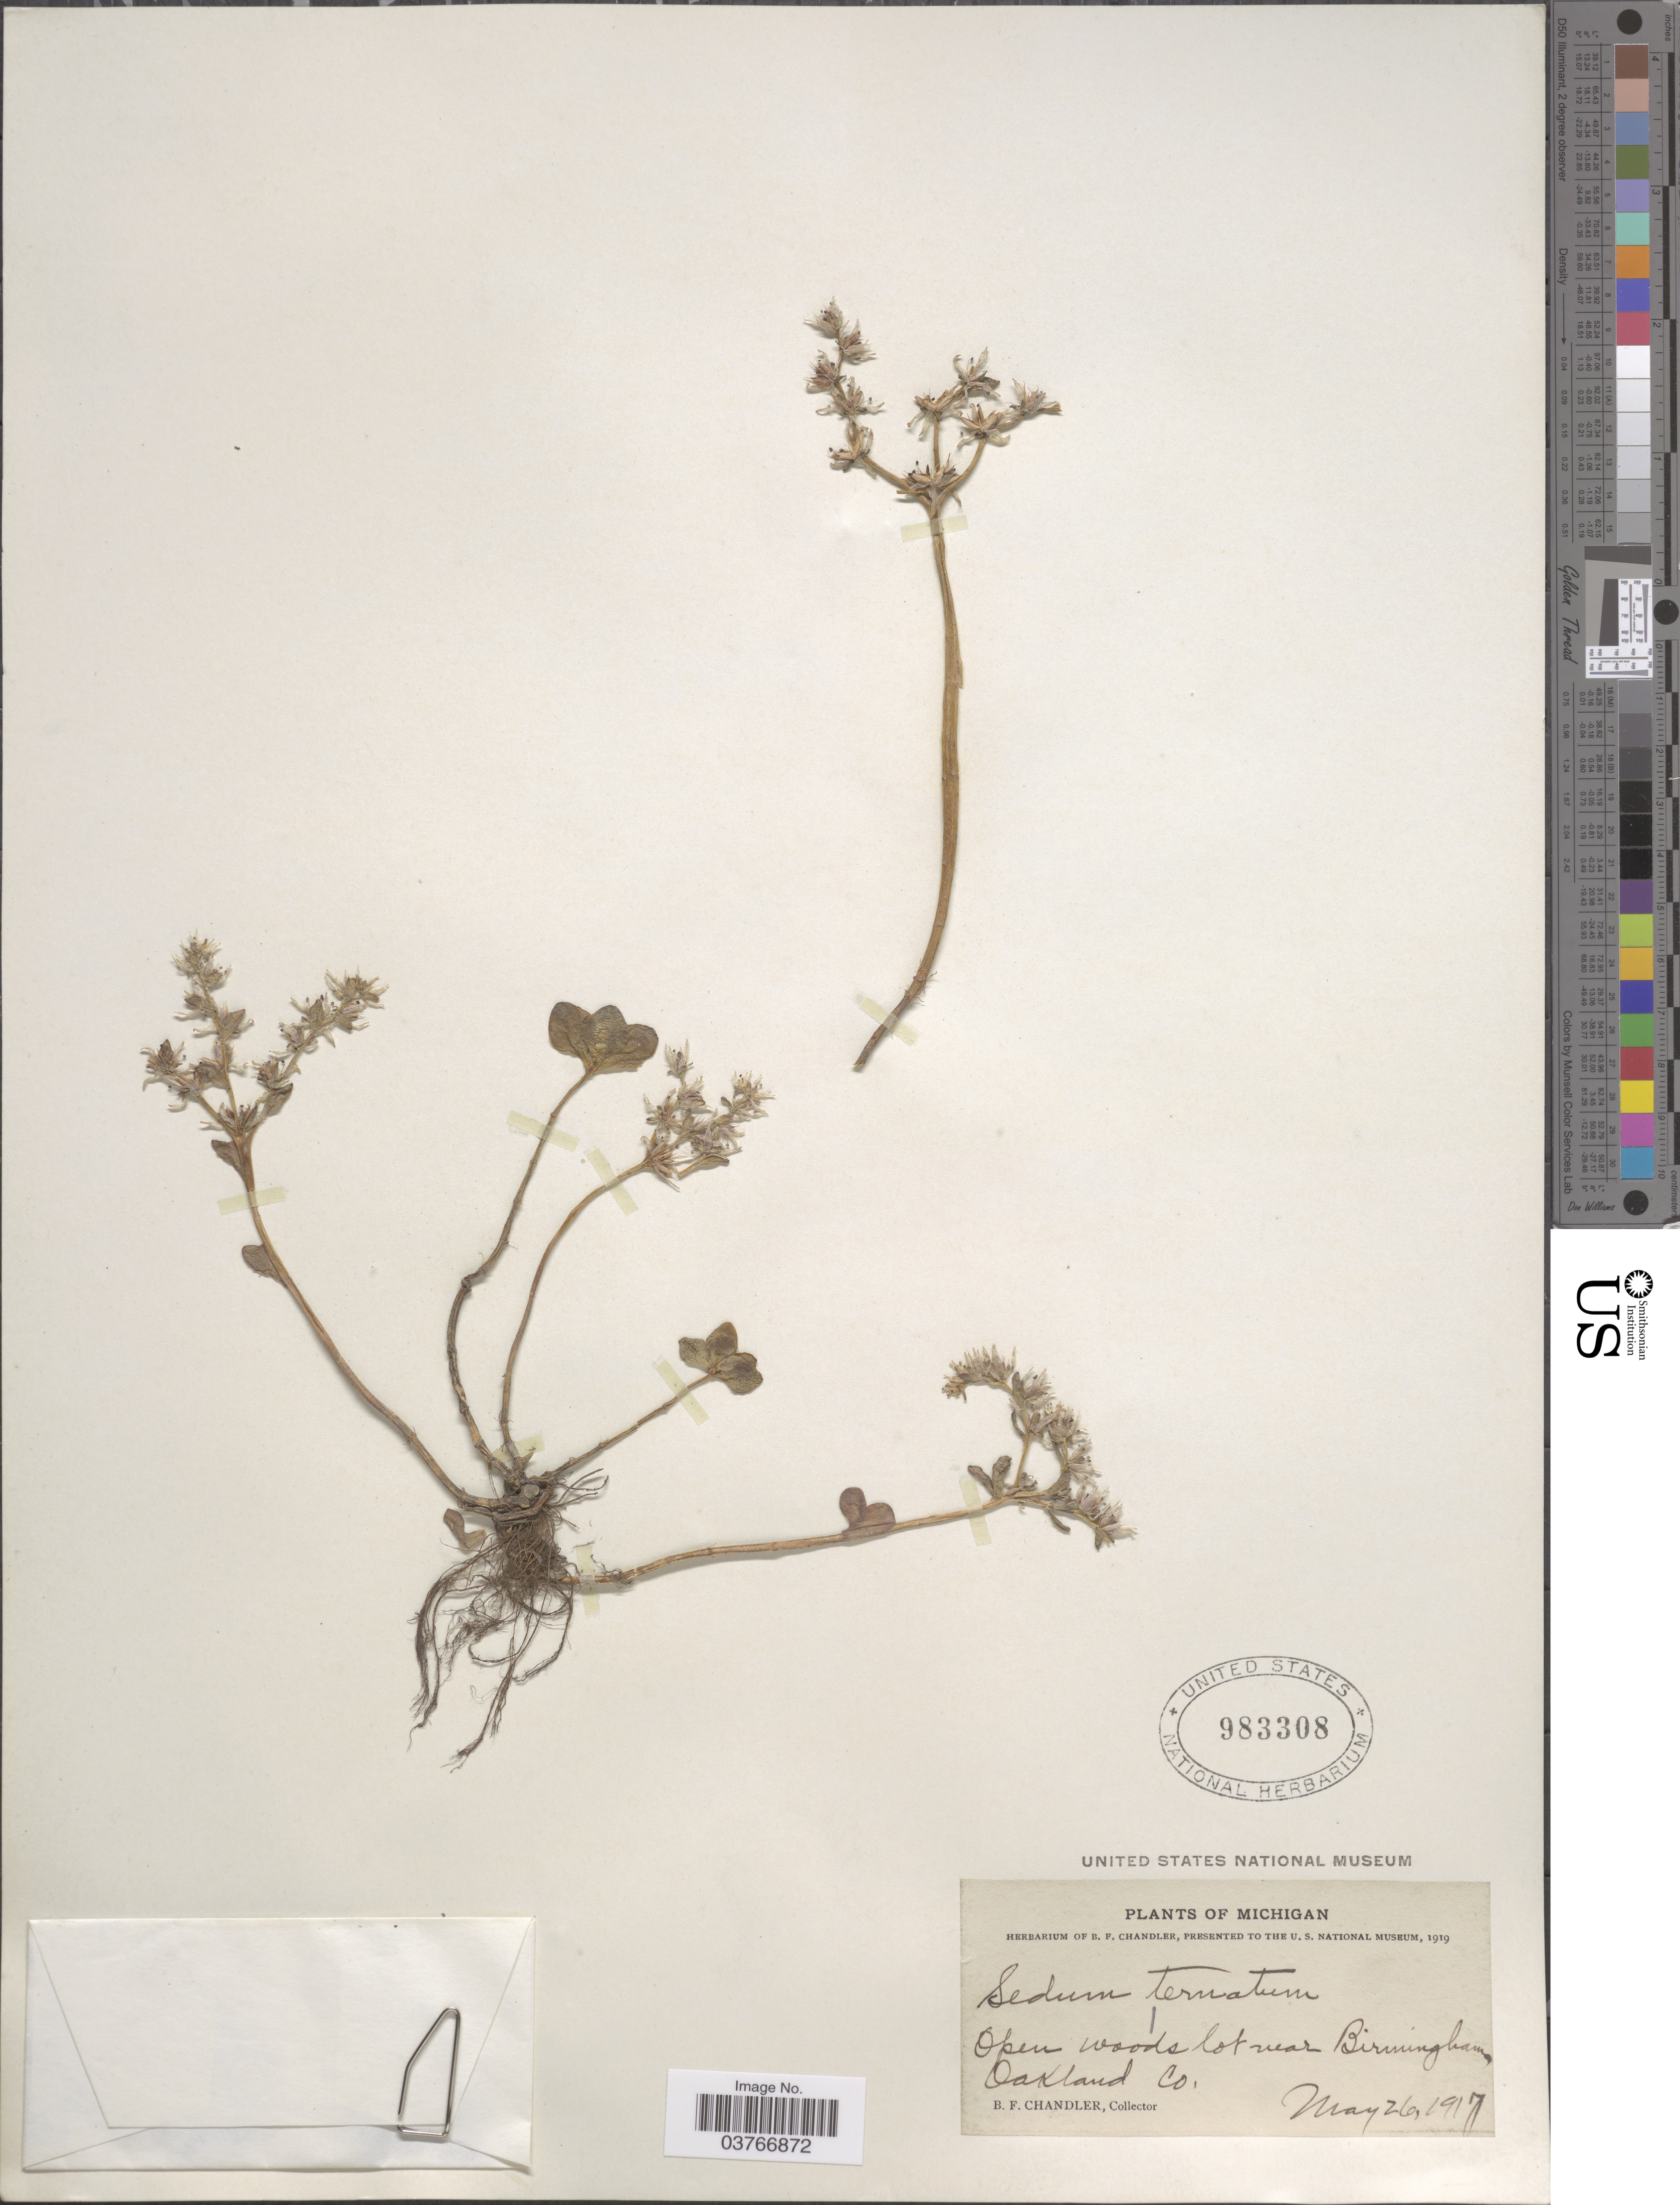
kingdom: Plantae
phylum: Tracheophyta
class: Magnoliopsida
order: Saxifragales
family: Crassulaceae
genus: Sedum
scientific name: Sedum ternatum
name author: Michx.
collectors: B. F. Chandler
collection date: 1917-05-26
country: United States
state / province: Michigan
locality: Open woods lot near Birmingham, Oakland Co.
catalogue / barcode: US 983308